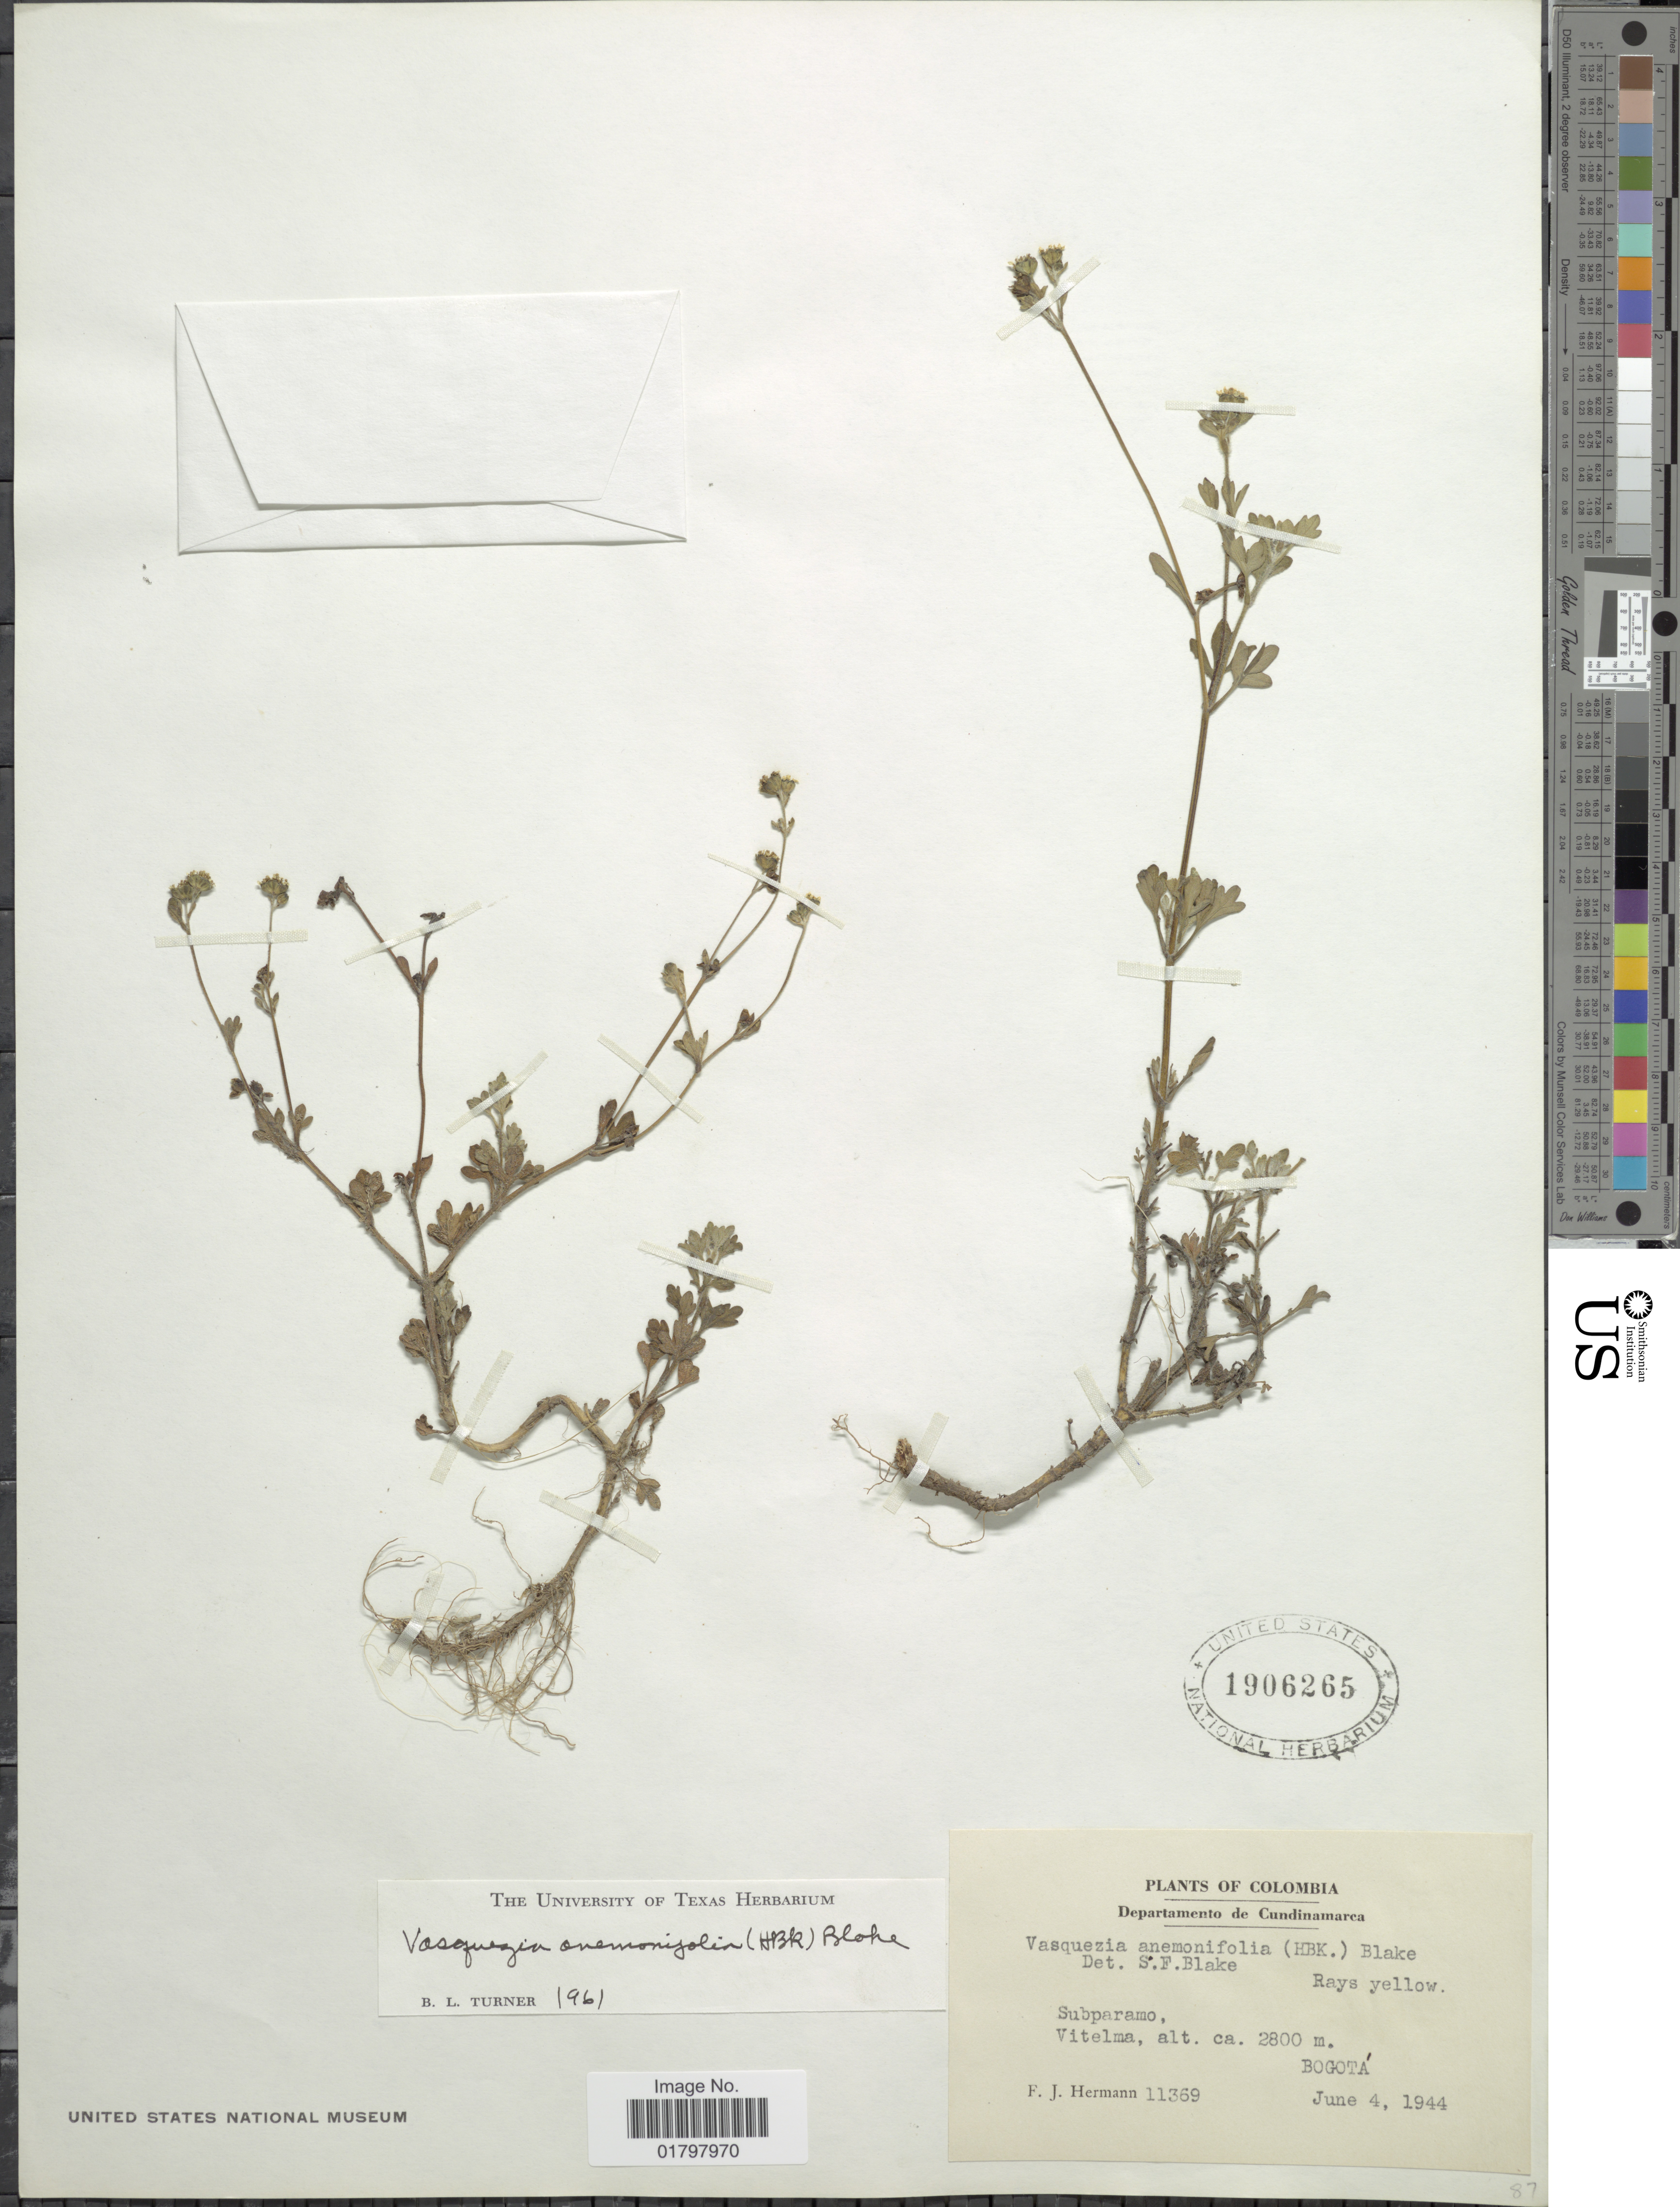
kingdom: Plantae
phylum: Tracheophyta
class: Magnoliopsida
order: Asterales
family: Asteraceae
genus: Vasquesia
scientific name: Vasquesia anemonifolia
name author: (Kunth) Less.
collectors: F. J. Hermann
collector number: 11369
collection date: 1944-06-04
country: Colombia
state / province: Cundinamarca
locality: Departamento de Cundinamarca. Subparamo. Vitelma. Bogotá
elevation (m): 2800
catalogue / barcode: US 1906265